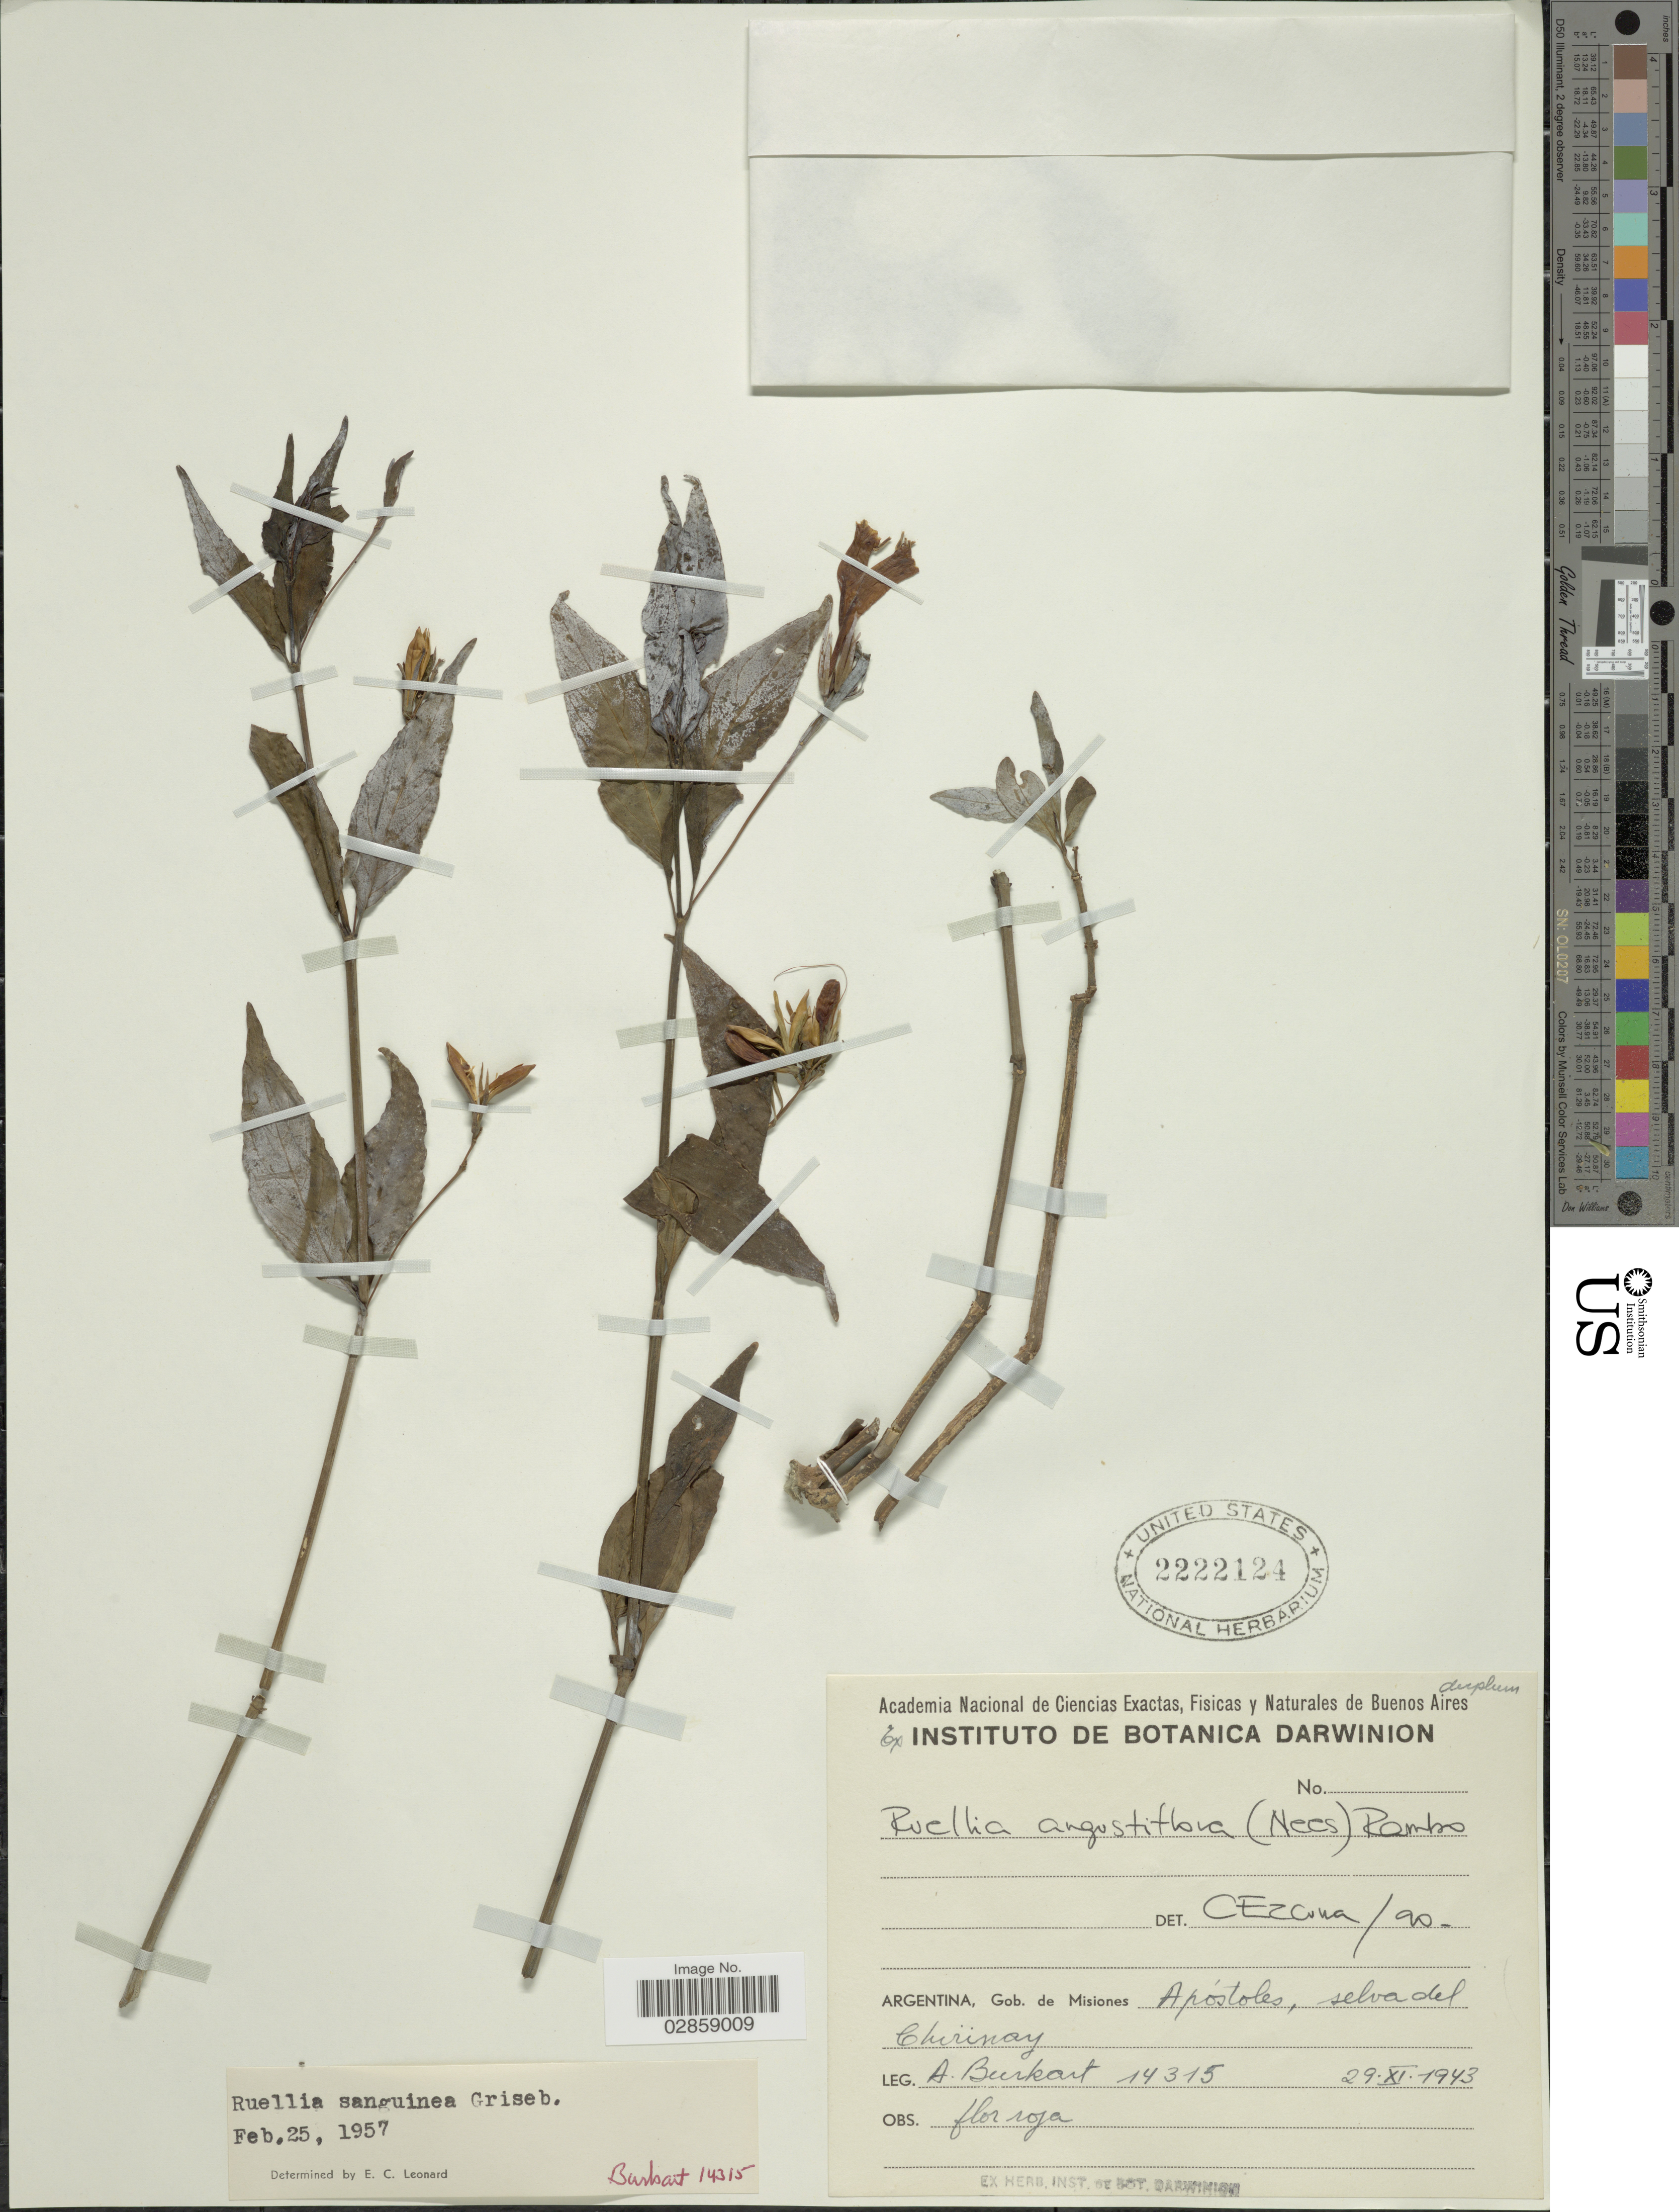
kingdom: Plantae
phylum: Tracheophyta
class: Magnoliopsida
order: Lamiales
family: Acanthaceae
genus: Ruellia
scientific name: Ruellia angustiflora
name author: (Nees) Lindau ex Rambo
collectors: A. E. Burkart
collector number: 14315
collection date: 1943-11-29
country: Argentina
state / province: Misiones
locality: Gob. de Misiones. Apóstoles, selva del Chirinay.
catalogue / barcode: US 2222124